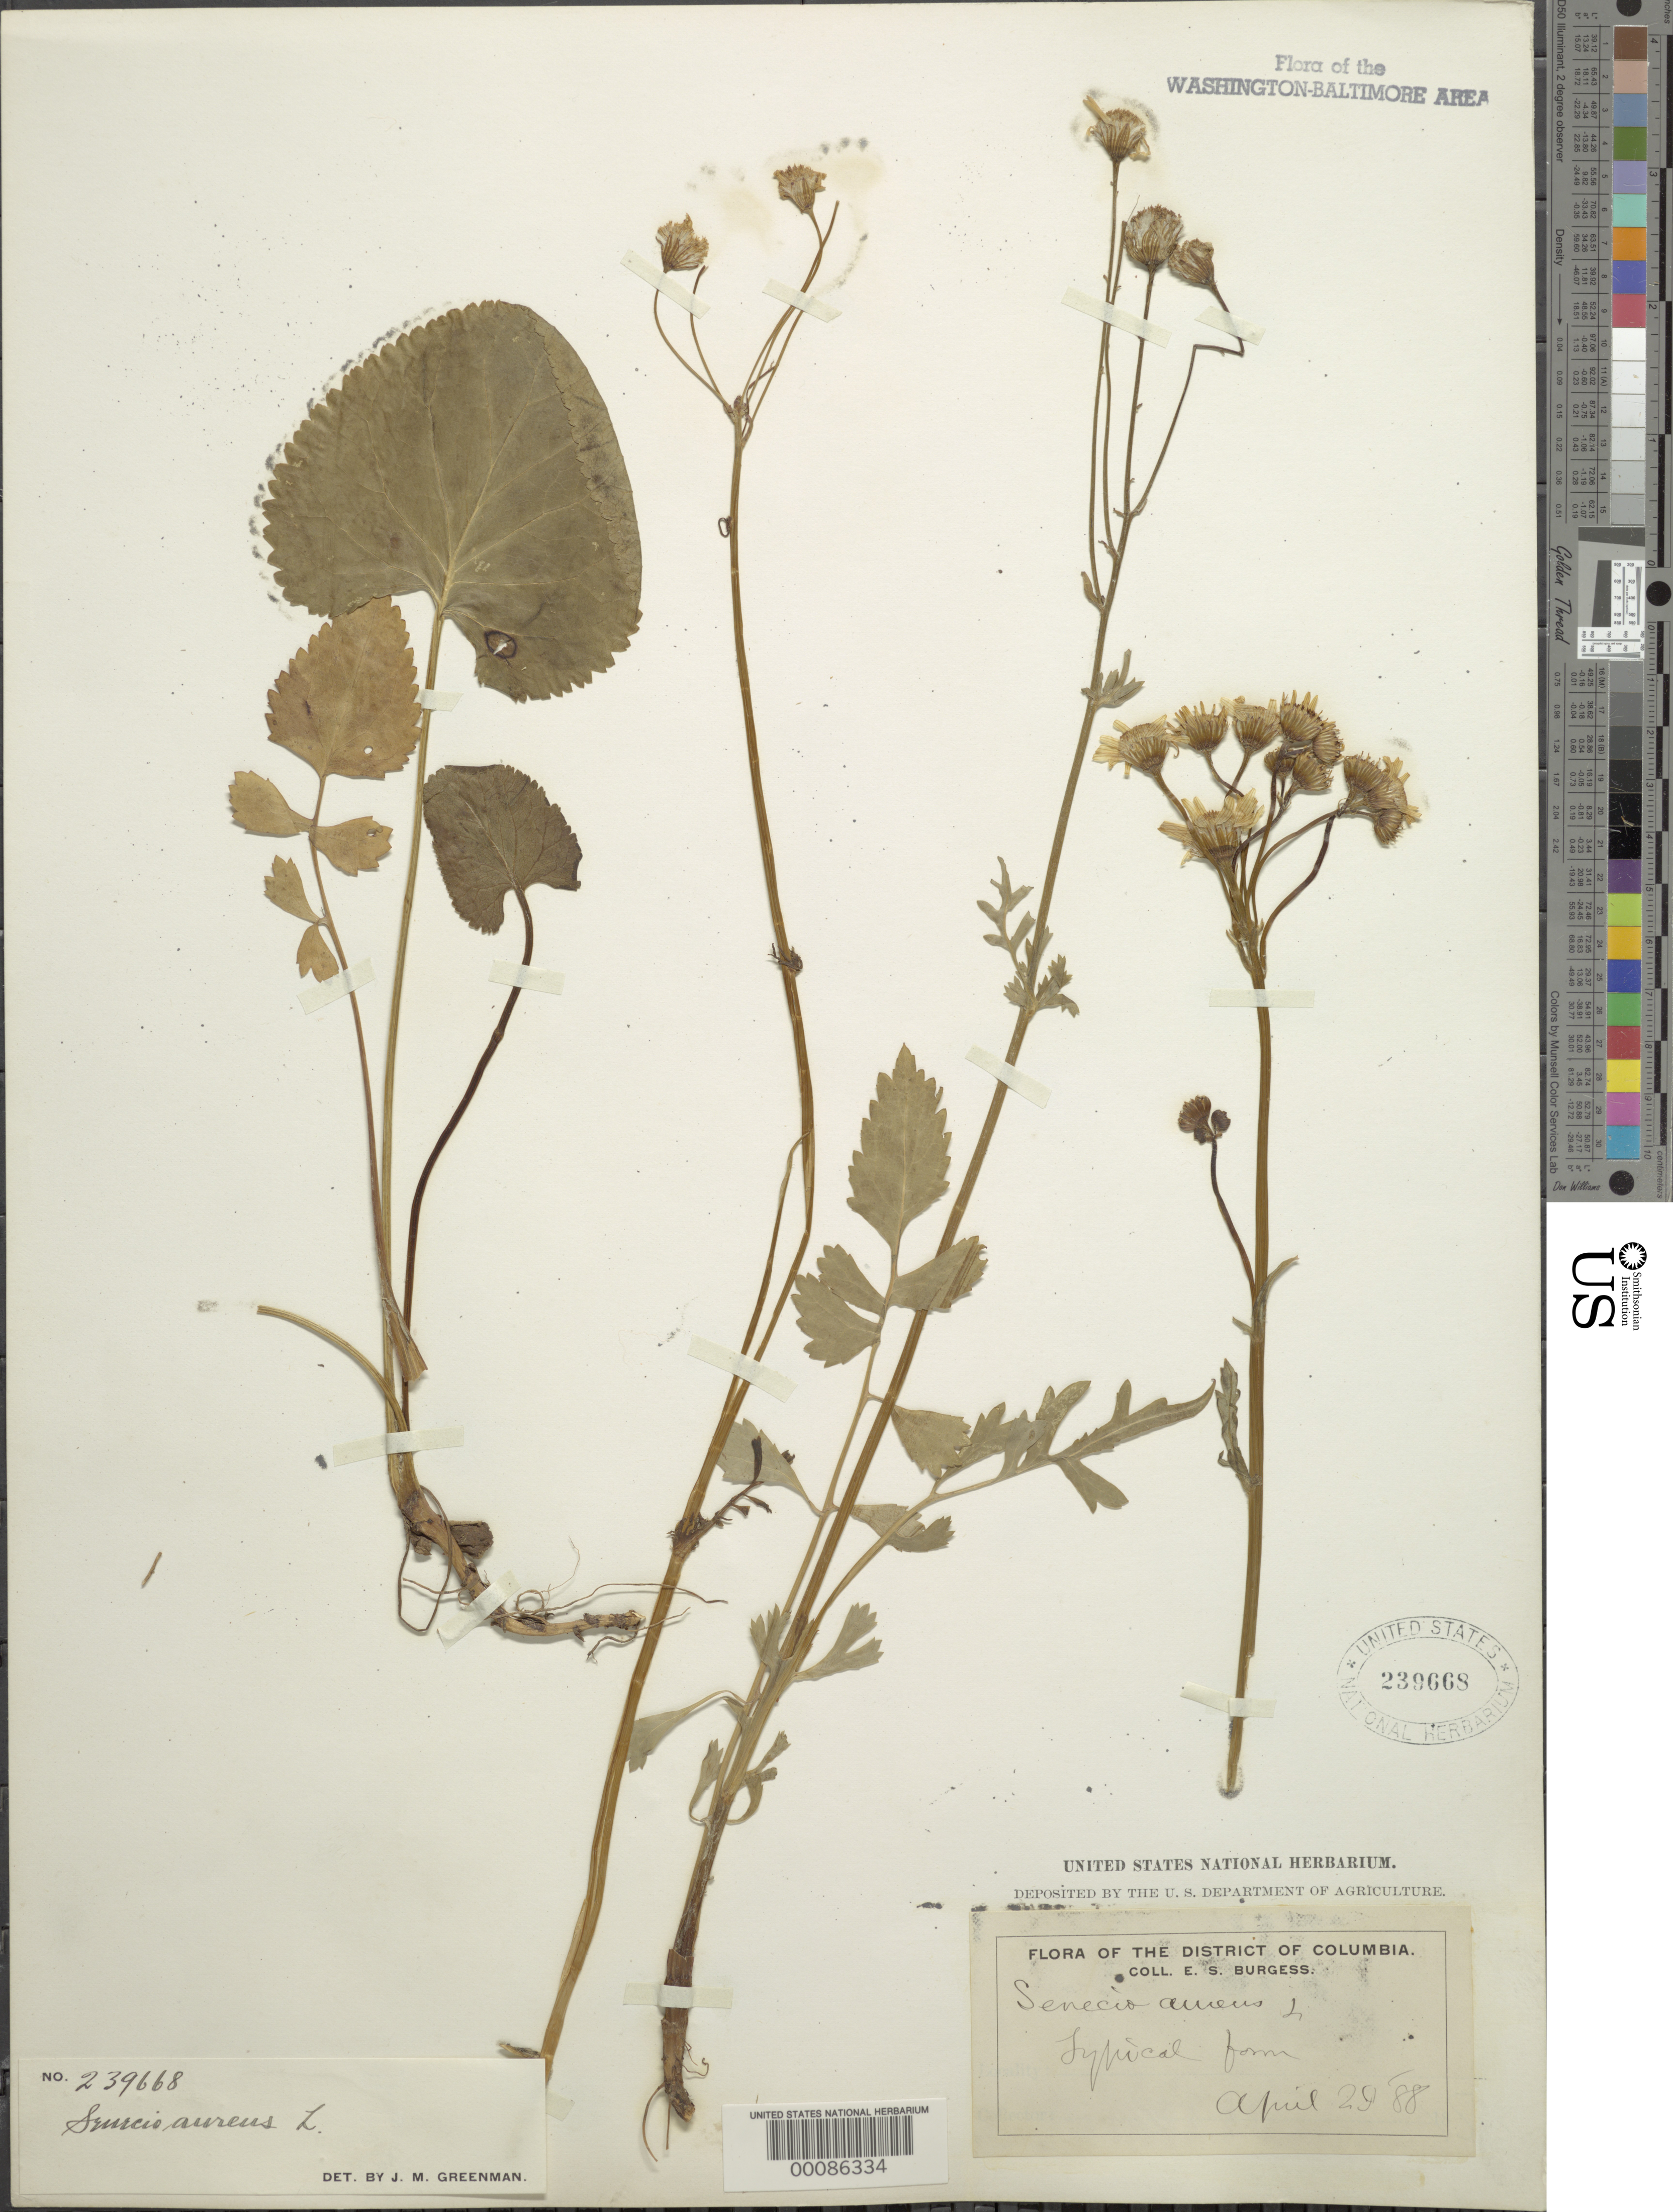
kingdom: Plantae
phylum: Tracheophyta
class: Magnoliopsida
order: Asterales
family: Asteraceae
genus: Packera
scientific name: Packera aurea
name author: (L.) Á. Löve & D. Löve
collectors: E. Burgess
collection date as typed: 29 Apr 1888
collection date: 1888-04-29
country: United States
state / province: District of Columbia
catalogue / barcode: US 239668